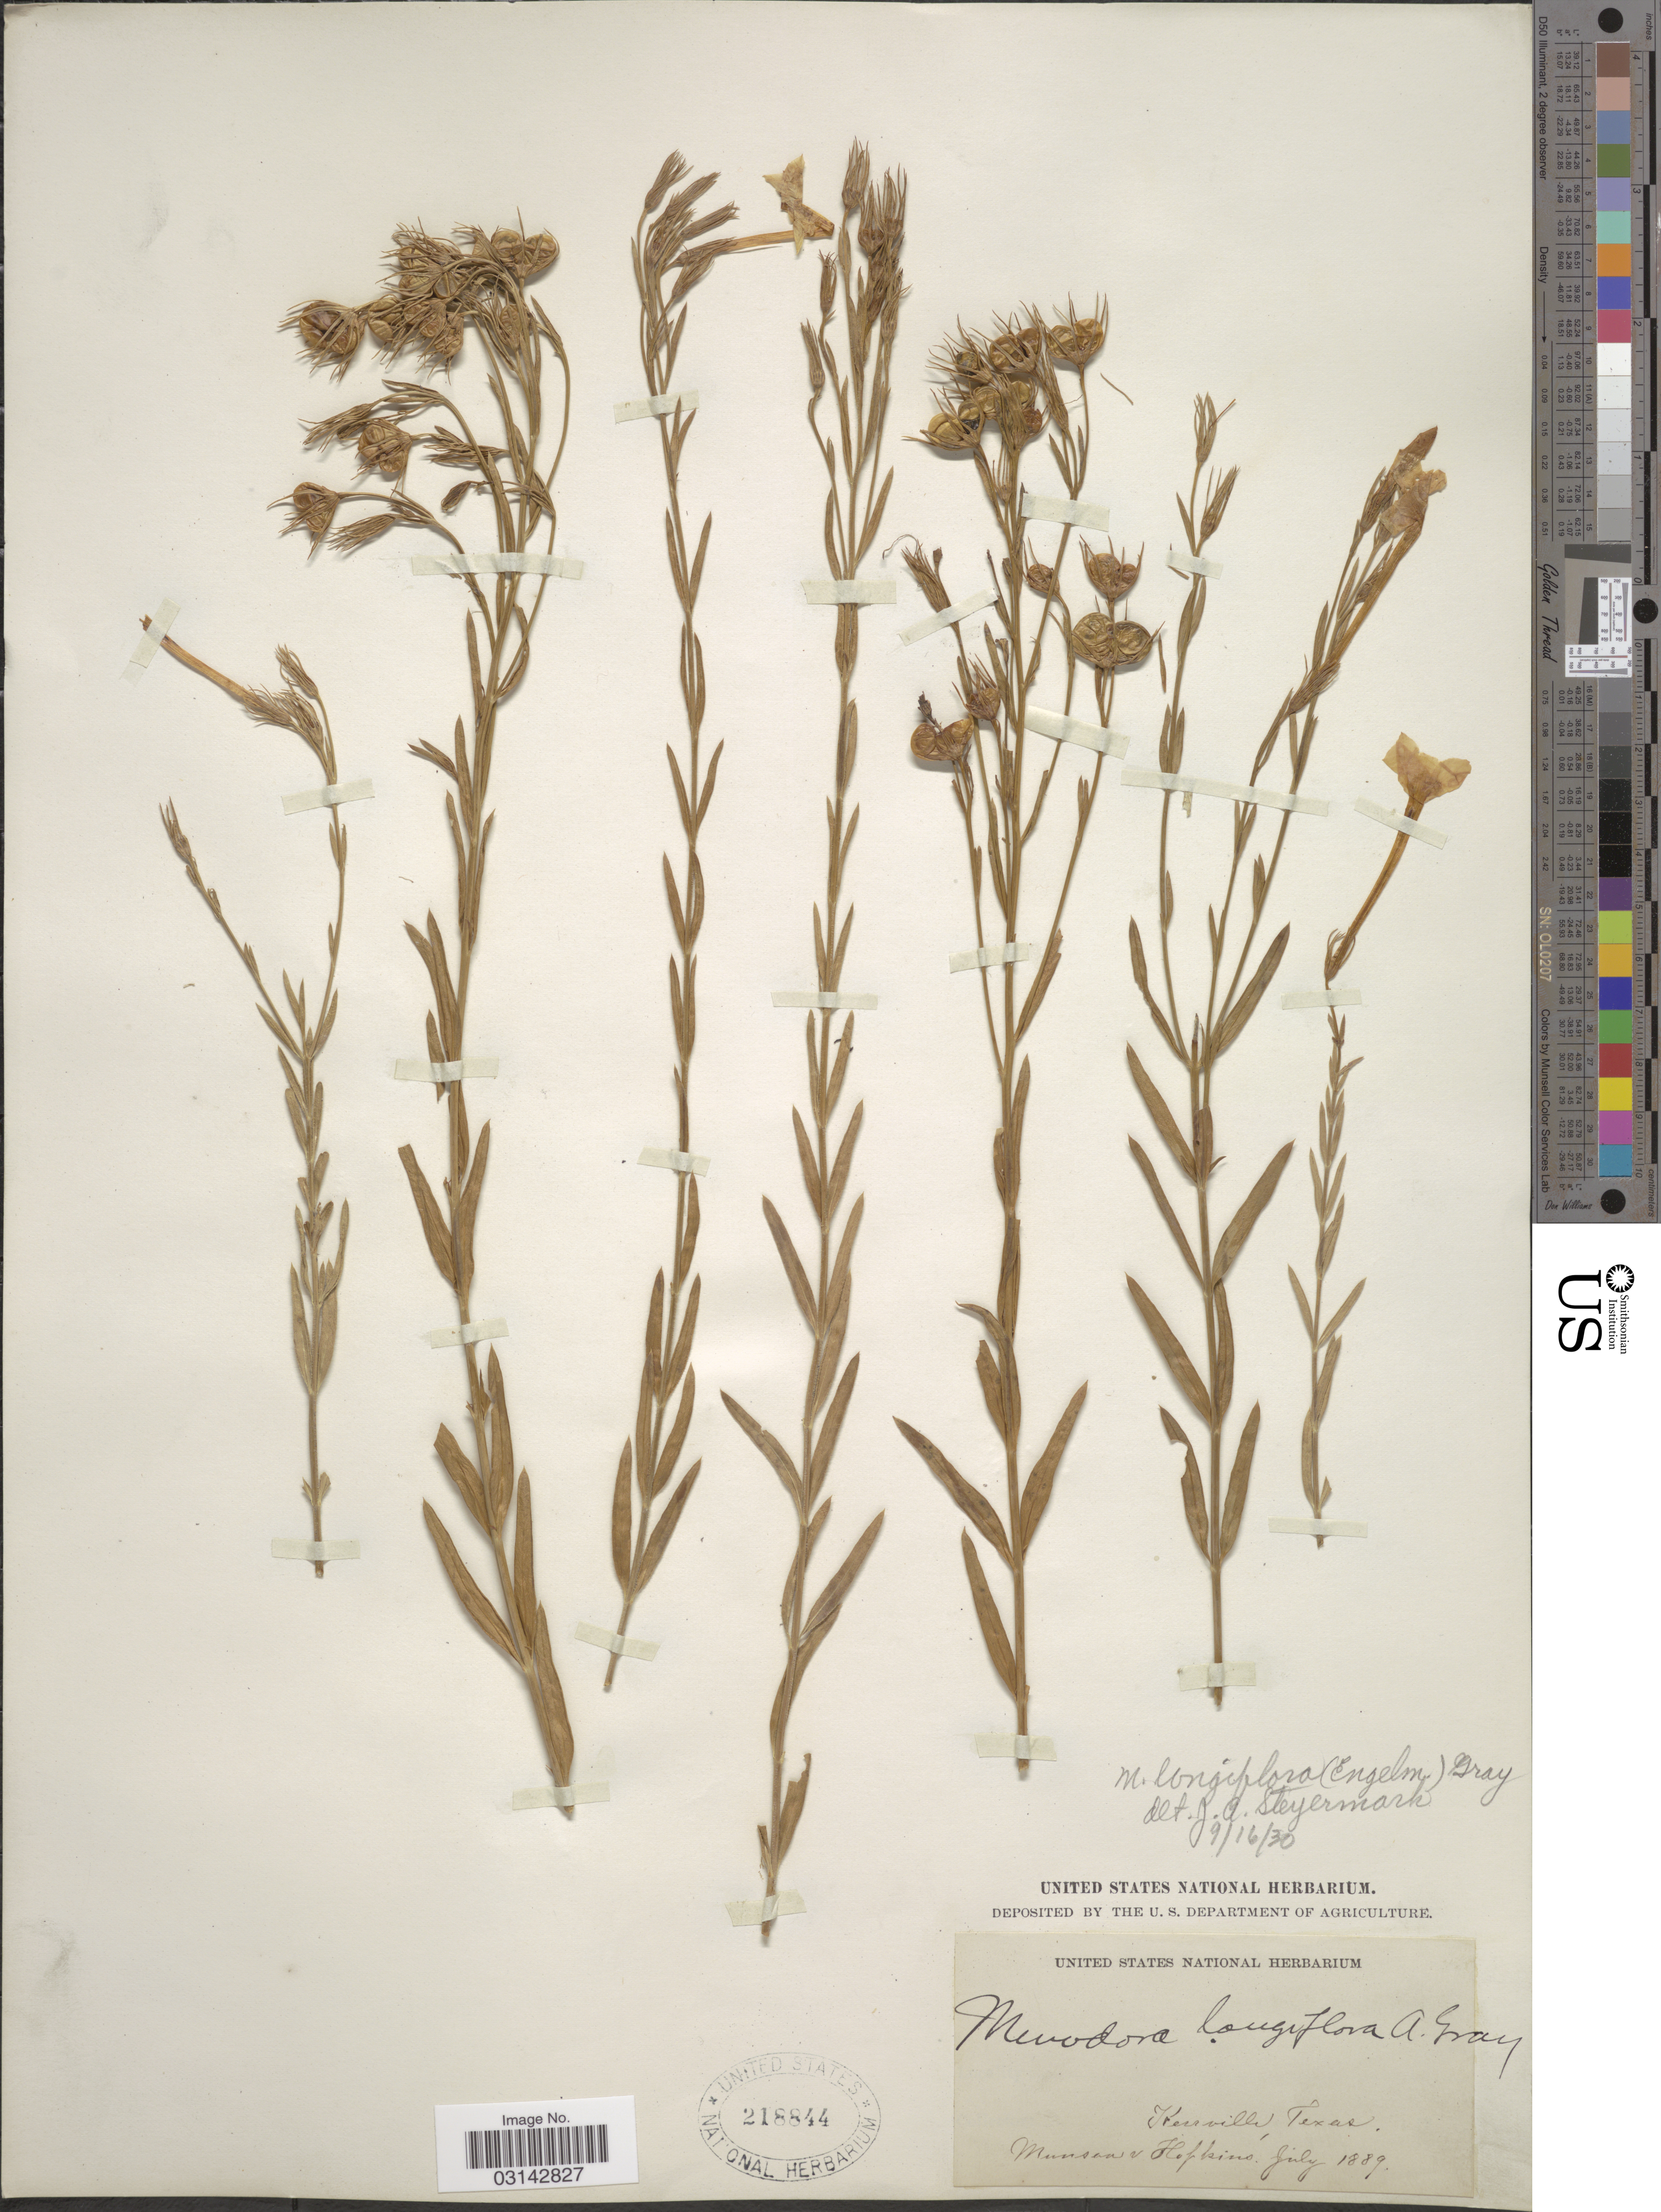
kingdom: Plantae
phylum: Tracheophyta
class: Magnoliopsida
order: Lamiales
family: Oleaceae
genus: Menodora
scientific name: Menodora longiflora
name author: A. Gray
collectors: -. Munson & -- Hopkins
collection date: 1889-07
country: United States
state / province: Texas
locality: Kerrville.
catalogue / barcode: US 218844